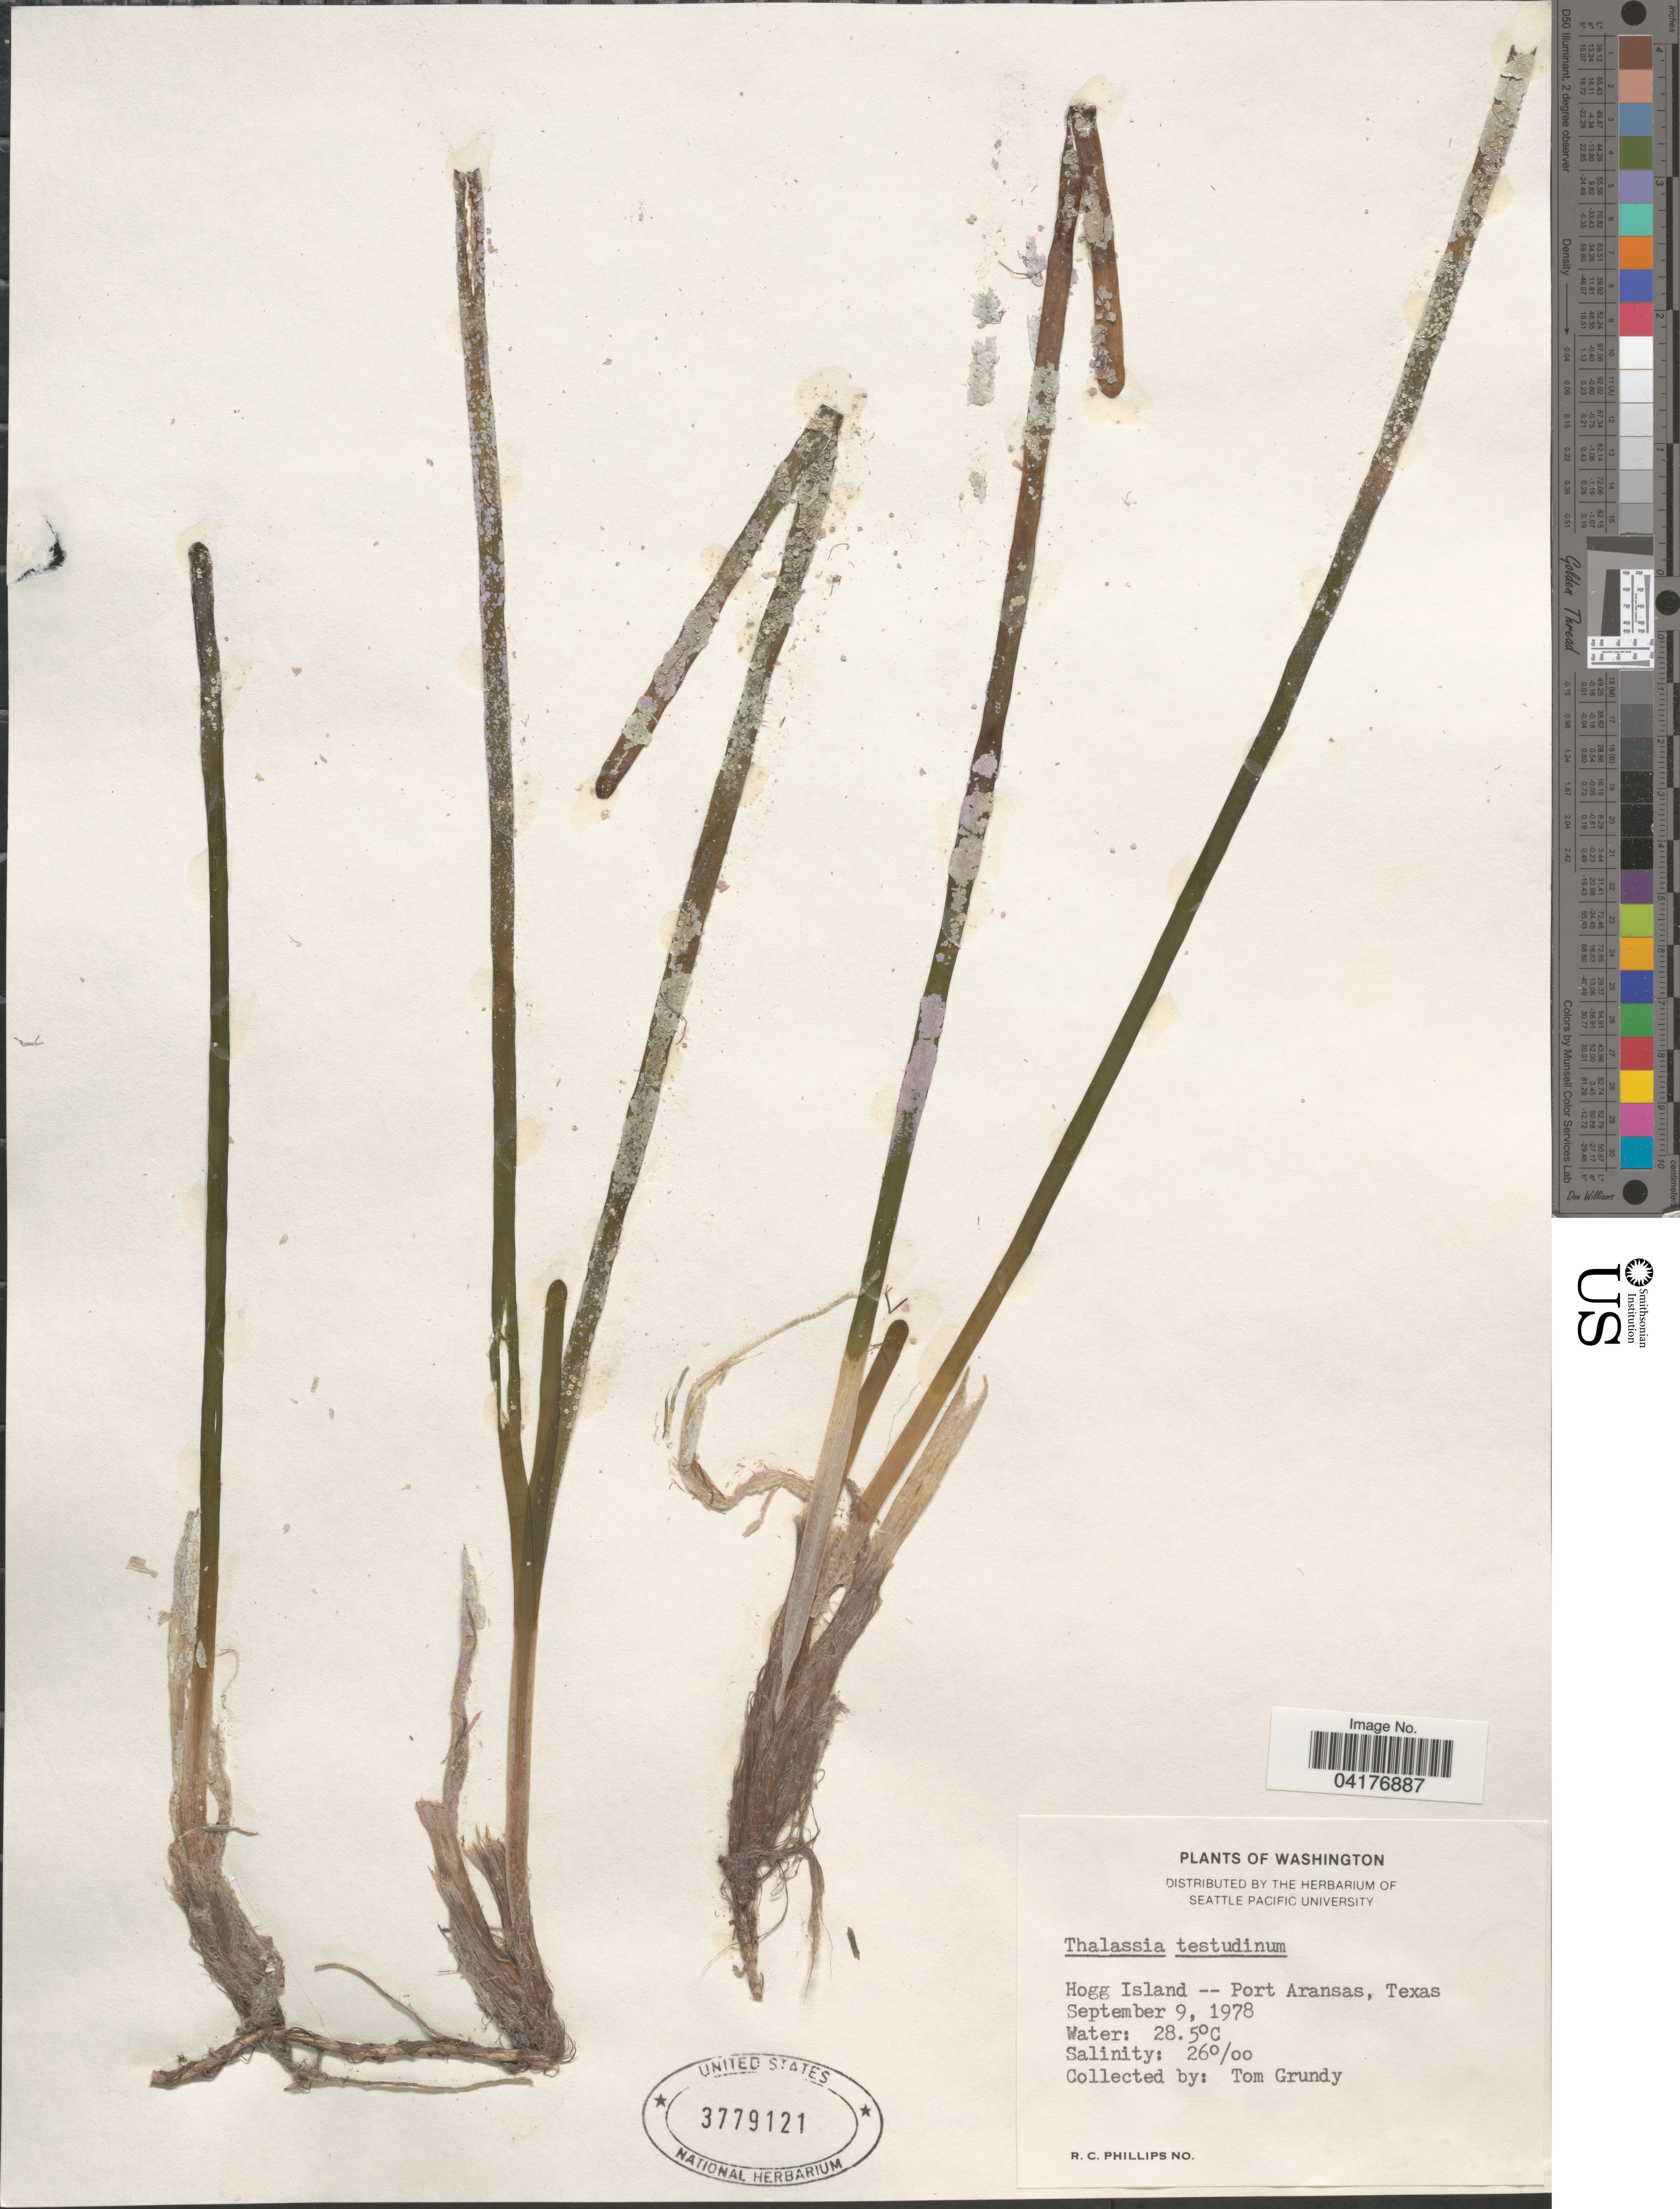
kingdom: Plantae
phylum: Tracheophyta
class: Liliopsida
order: Alismatales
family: Hydrocharitaceae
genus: Thalassia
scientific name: Thalassia testudinum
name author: Banks & Sol. ex K.D. Koenig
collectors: T. Grundy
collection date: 1978-09-09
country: United States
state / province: Texas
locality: Hogg Island -- Port Aransas.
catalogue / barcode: US 3779121